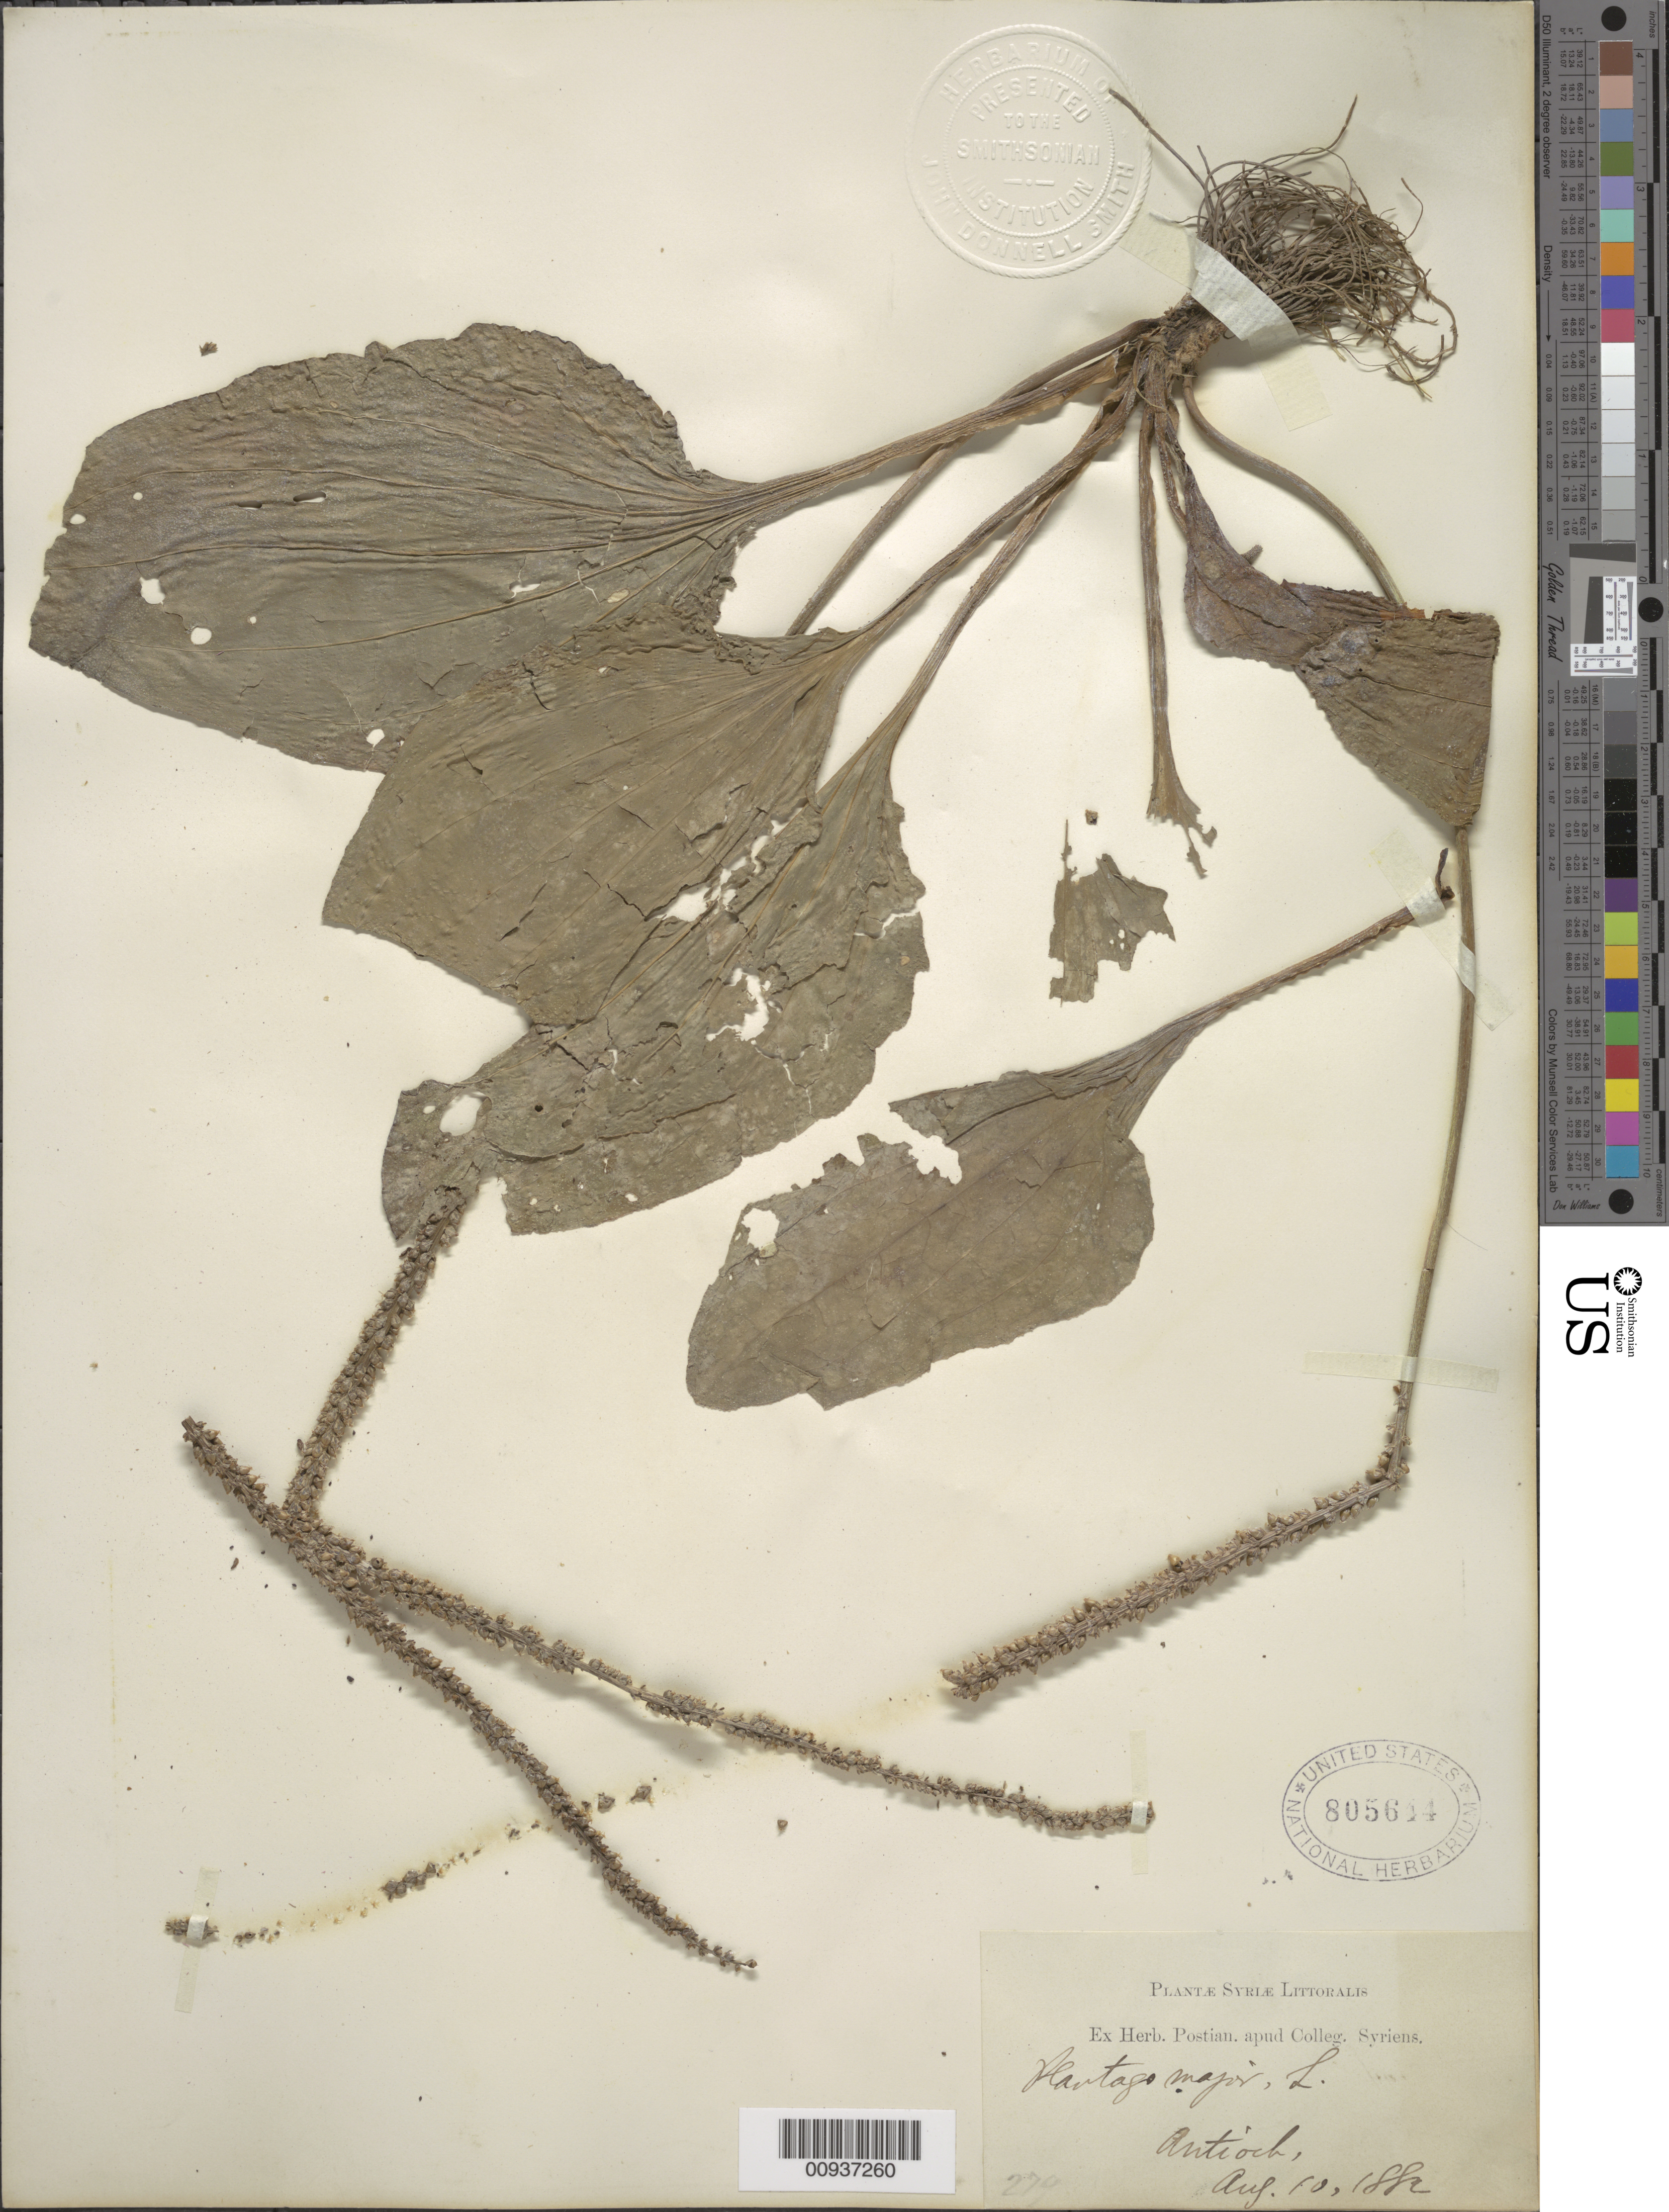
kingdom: Plantae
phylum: Tracheophyta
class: Magnoliopsida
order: Lamiales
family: Plantaginaceae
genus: Plantago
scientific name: Plantago major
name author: L.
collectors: -. Postian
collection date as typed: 10 Aug 1882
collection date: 1882-08-10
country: Turkey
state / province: Hatay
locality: Antioch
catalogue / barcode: US 805614